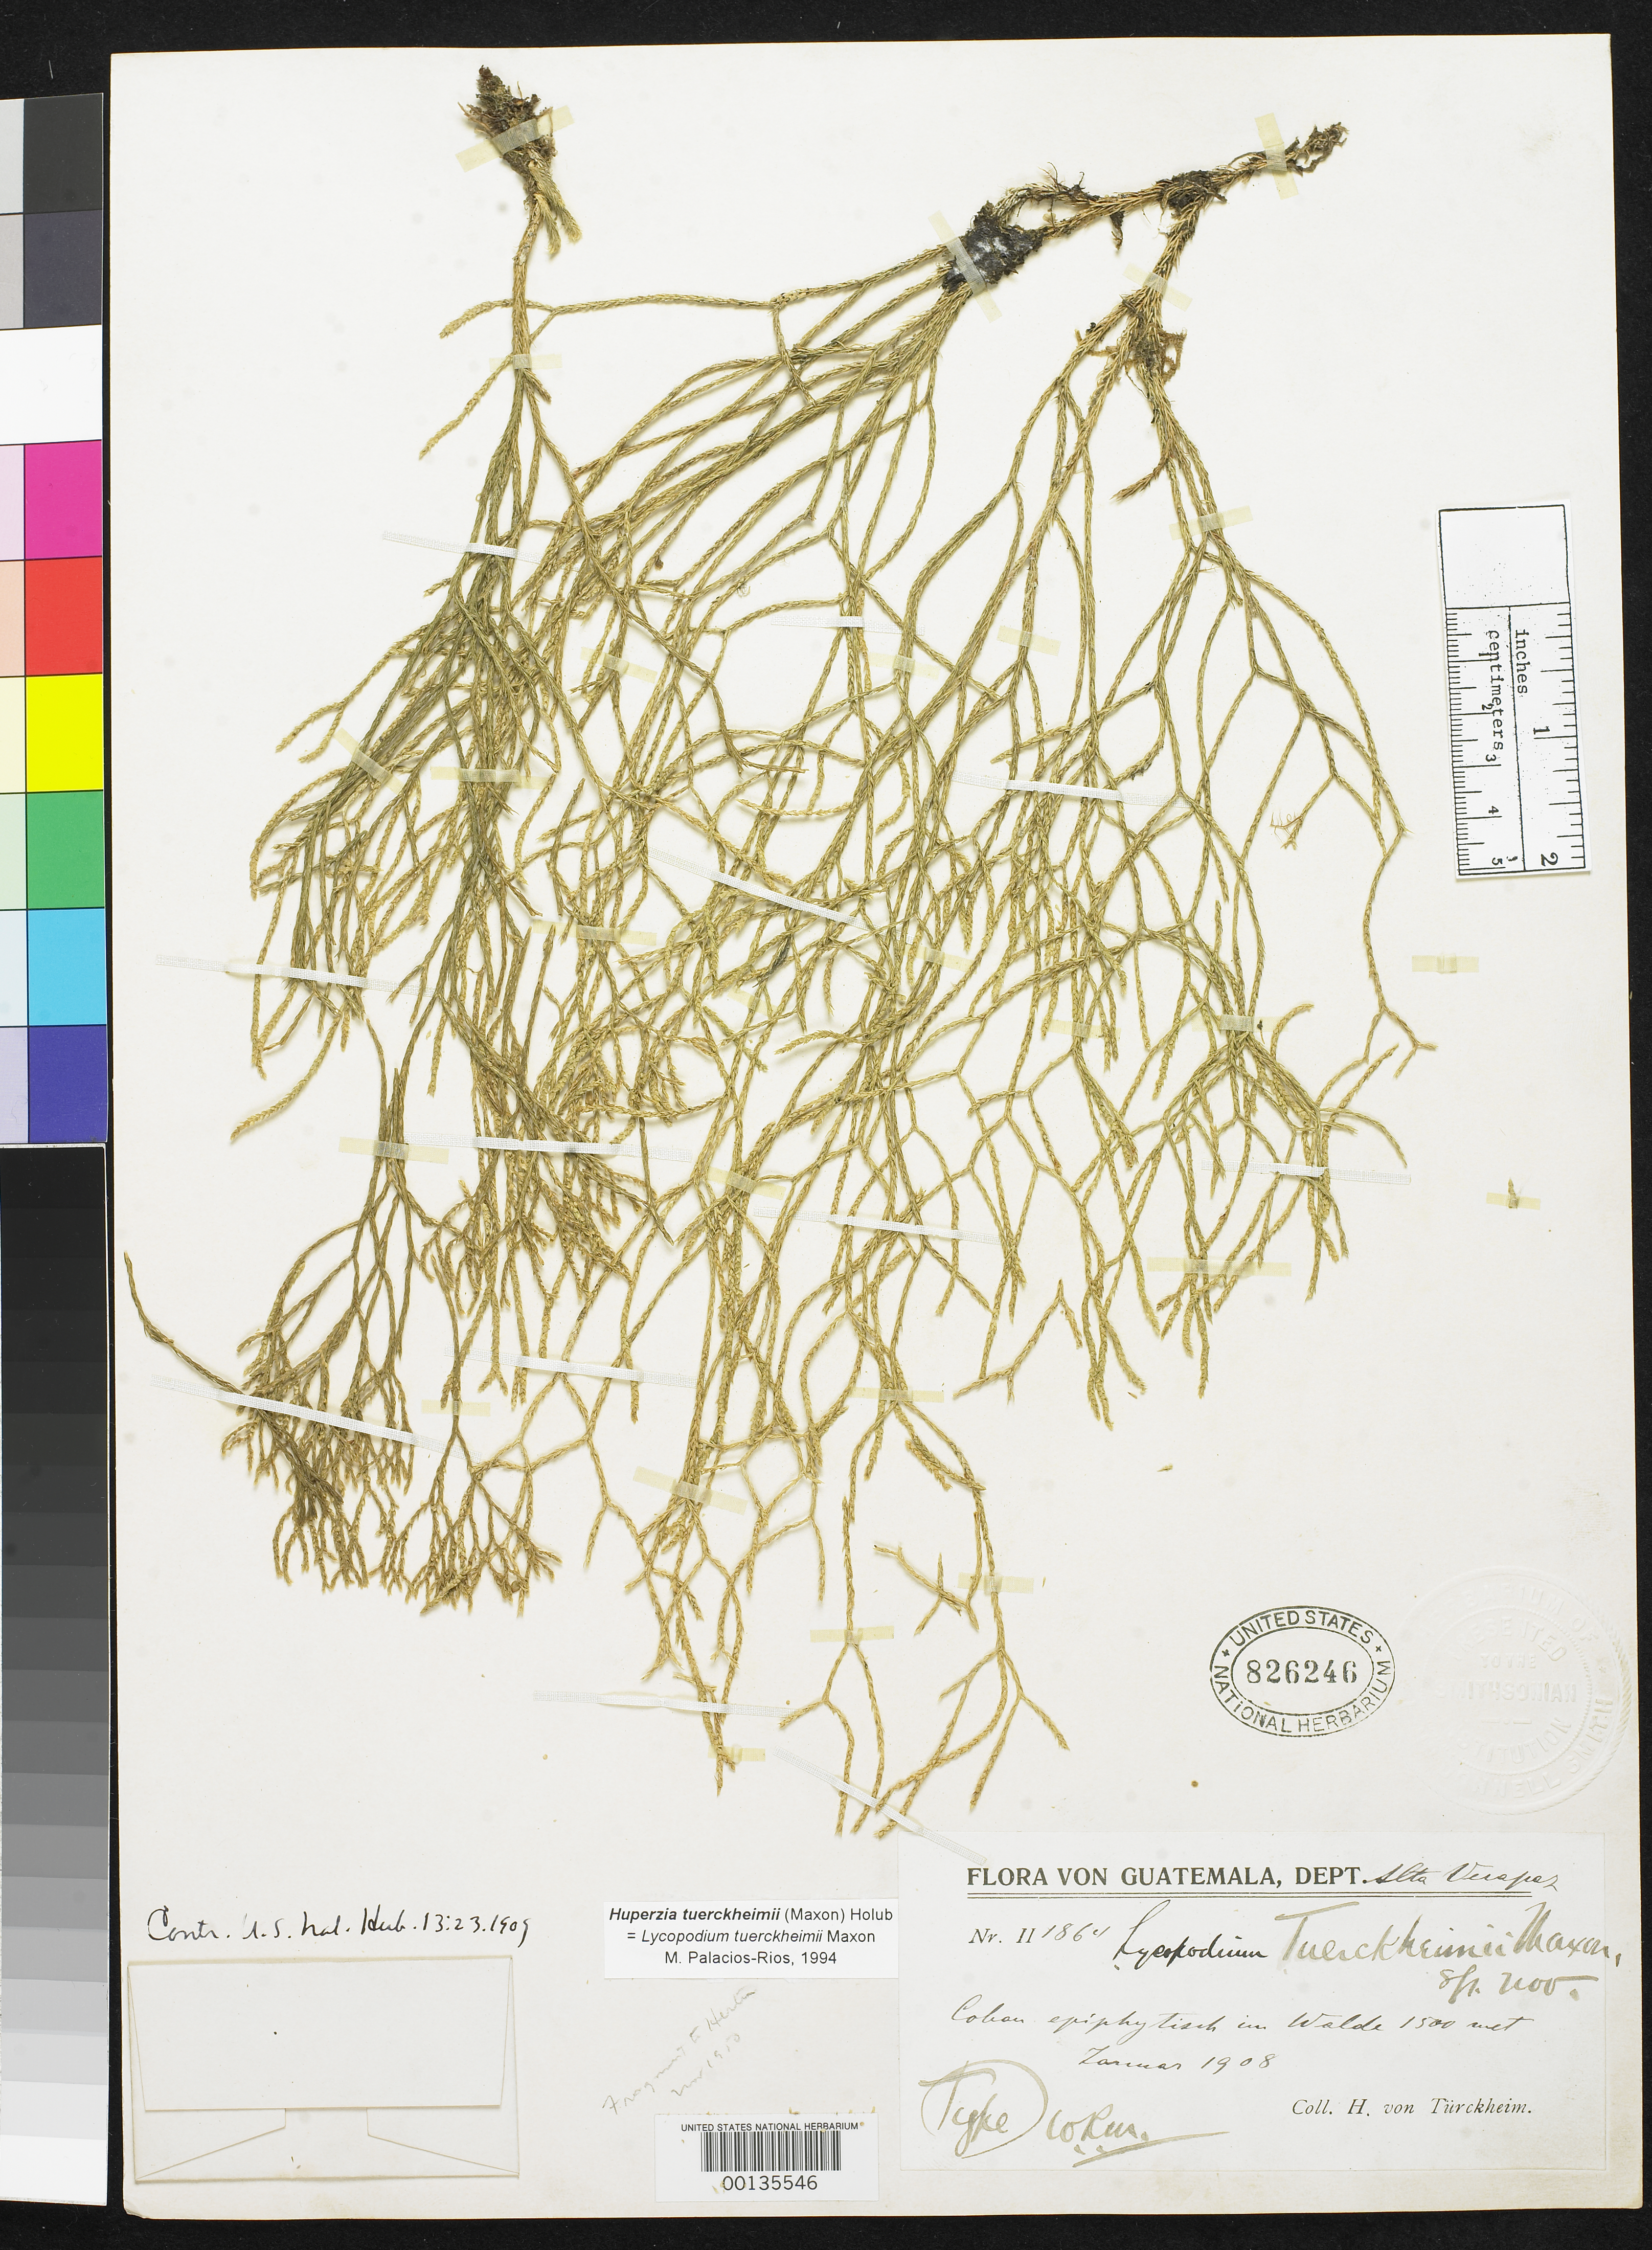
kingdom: Plantae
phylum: Tracheophyta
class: Lycopodiopsida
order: Lycopodiales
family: Lycopodiaceae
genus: Lycopodium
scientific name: Lycopodium tuerckheimii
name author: Maxon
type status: Holotype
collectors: H. von Türckheim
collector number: II 1864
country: Guatemala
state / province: Alta Verapaz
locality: Near Cobán.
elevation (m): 1500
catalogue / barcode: US 826246